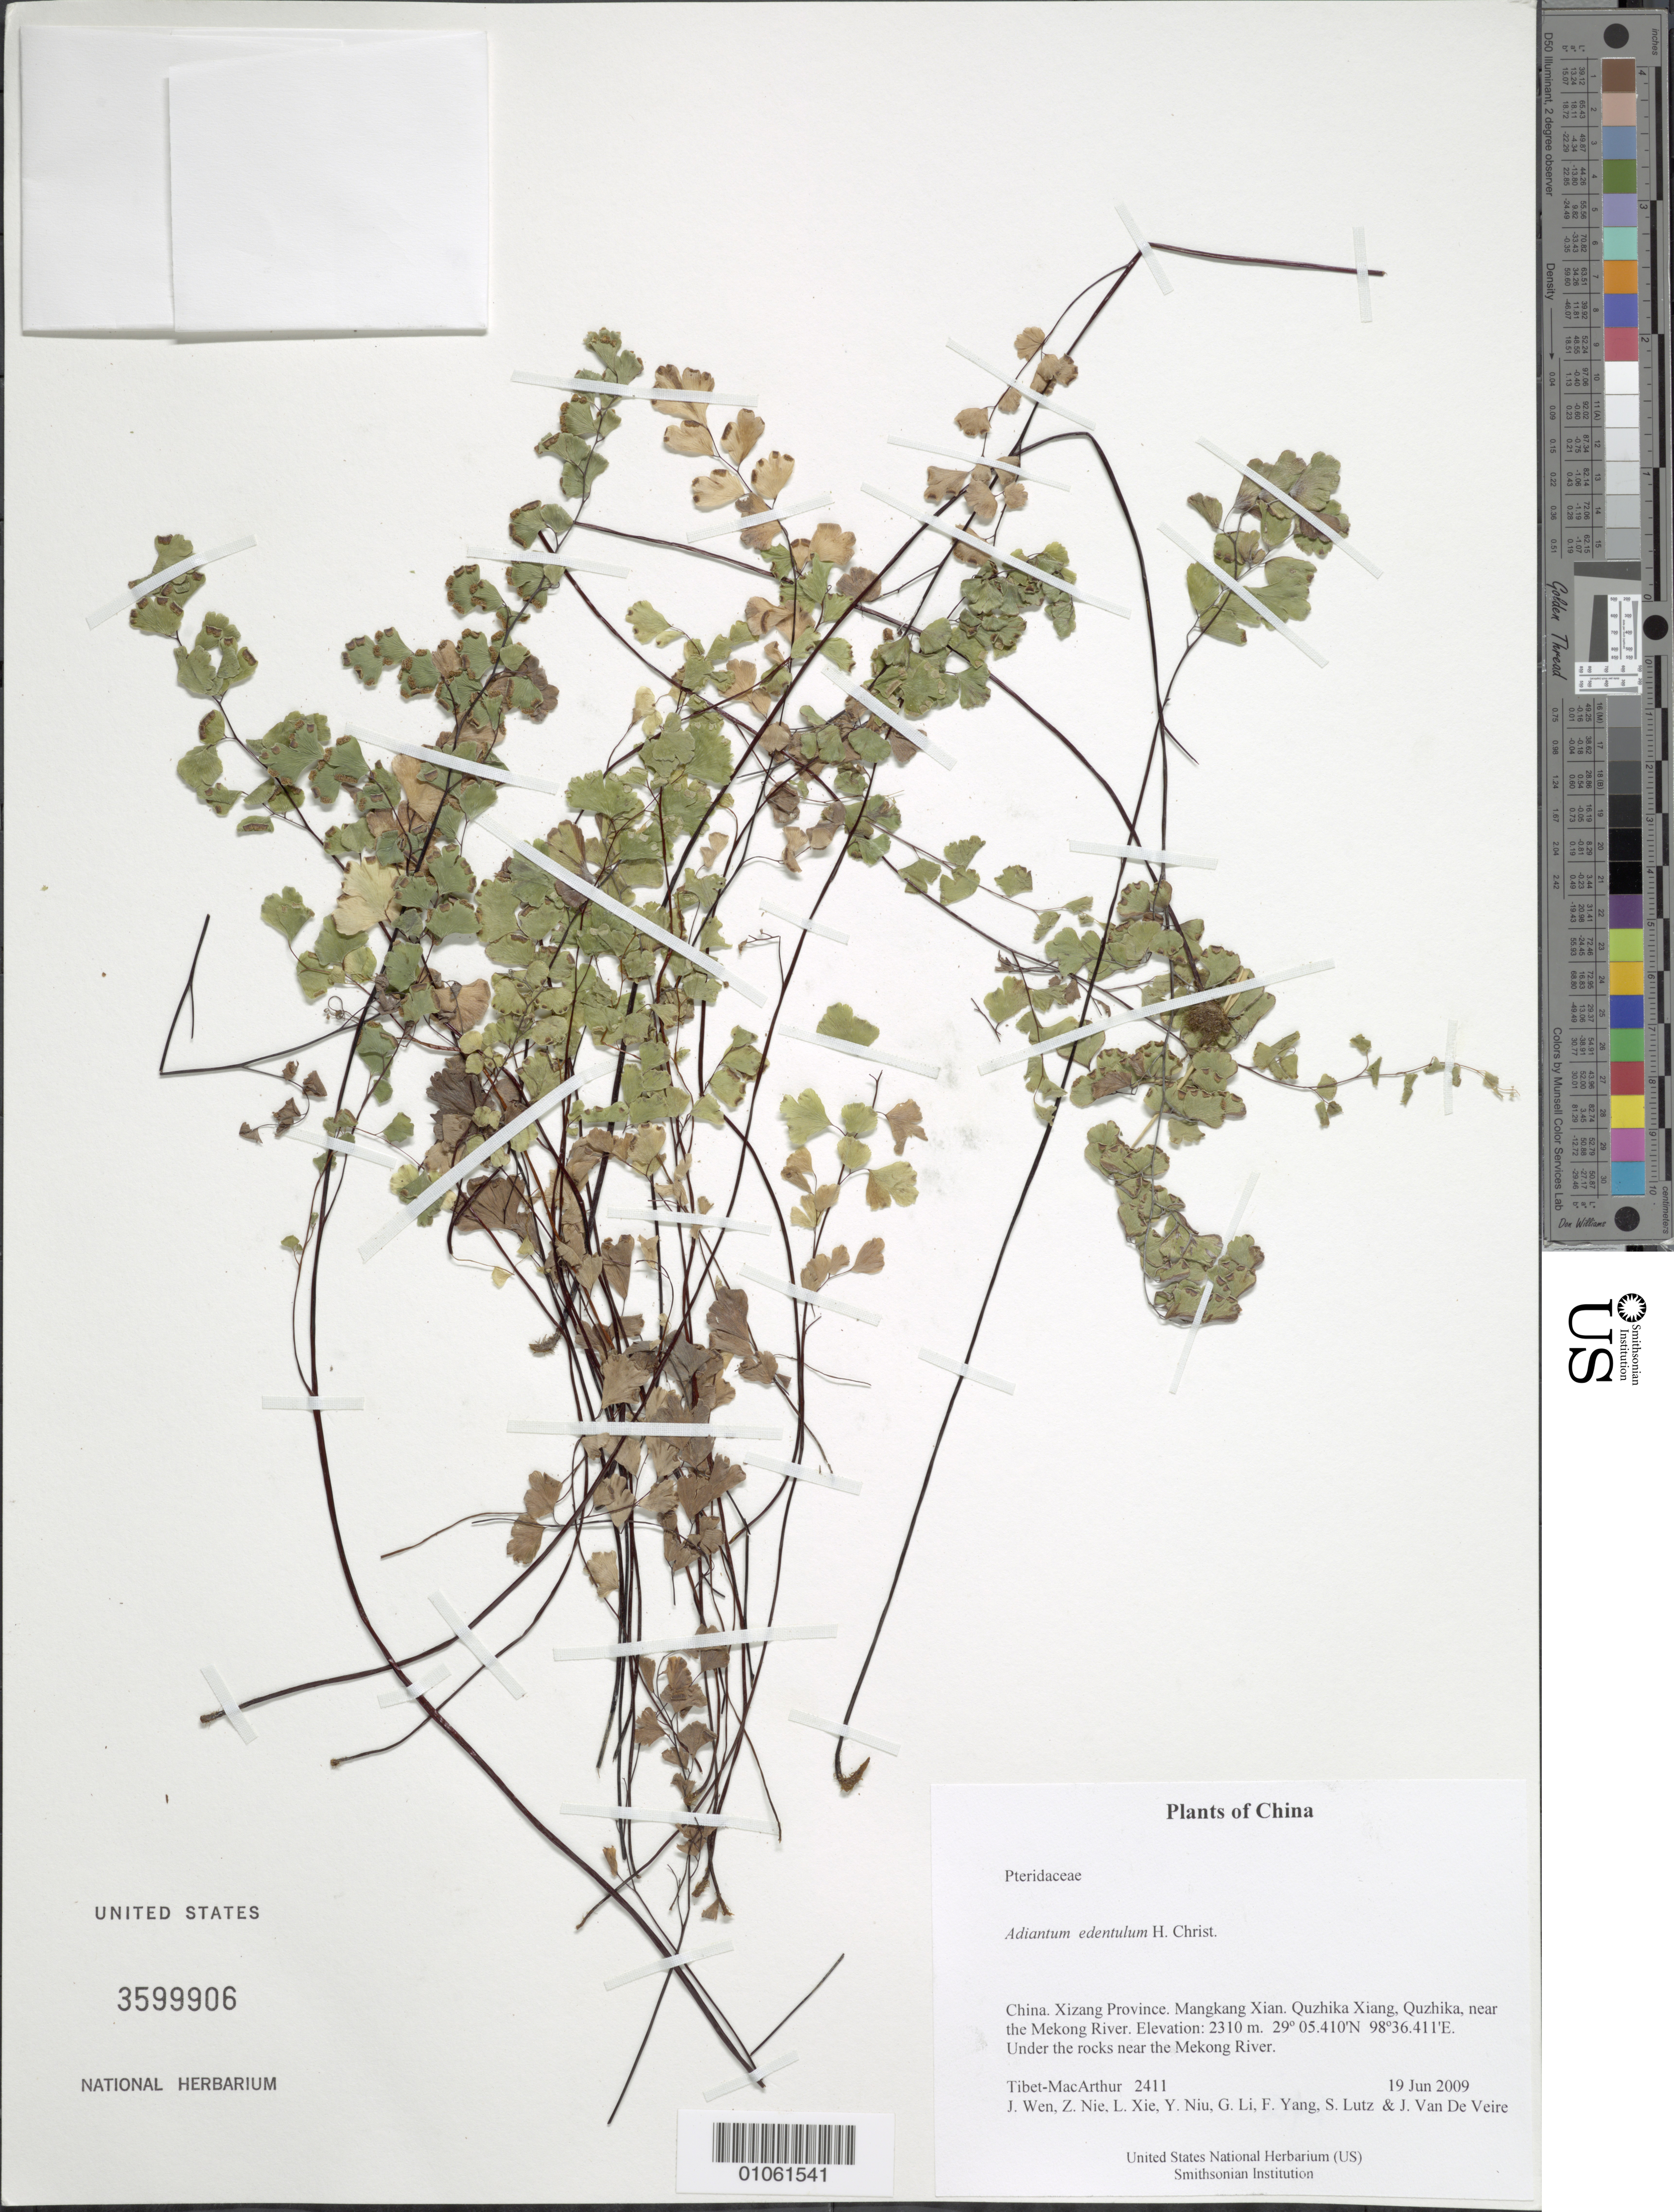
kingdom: Plantae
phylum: Tracheophyta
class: Polypodiopsida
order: Polypodiales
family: Pteridaceae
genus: Adiantum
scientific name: Adiantum edentulum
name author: Christ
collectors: Tibet-MacArthur, J. Wen, Z. Nie, L. Xie, Y. Niu, G. Li, F. Yang, S. Lutz & J. Van De Veire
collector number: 2411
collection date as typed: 19 Jun 2009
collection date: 2009-06-19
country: China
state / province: Xizang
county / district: Mangkang Xian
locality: Quzhika Xiang, Quzhika, near the Mekong River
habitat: Under the rocks near the Mekong River.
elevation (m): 2310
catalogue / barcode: US 3599906